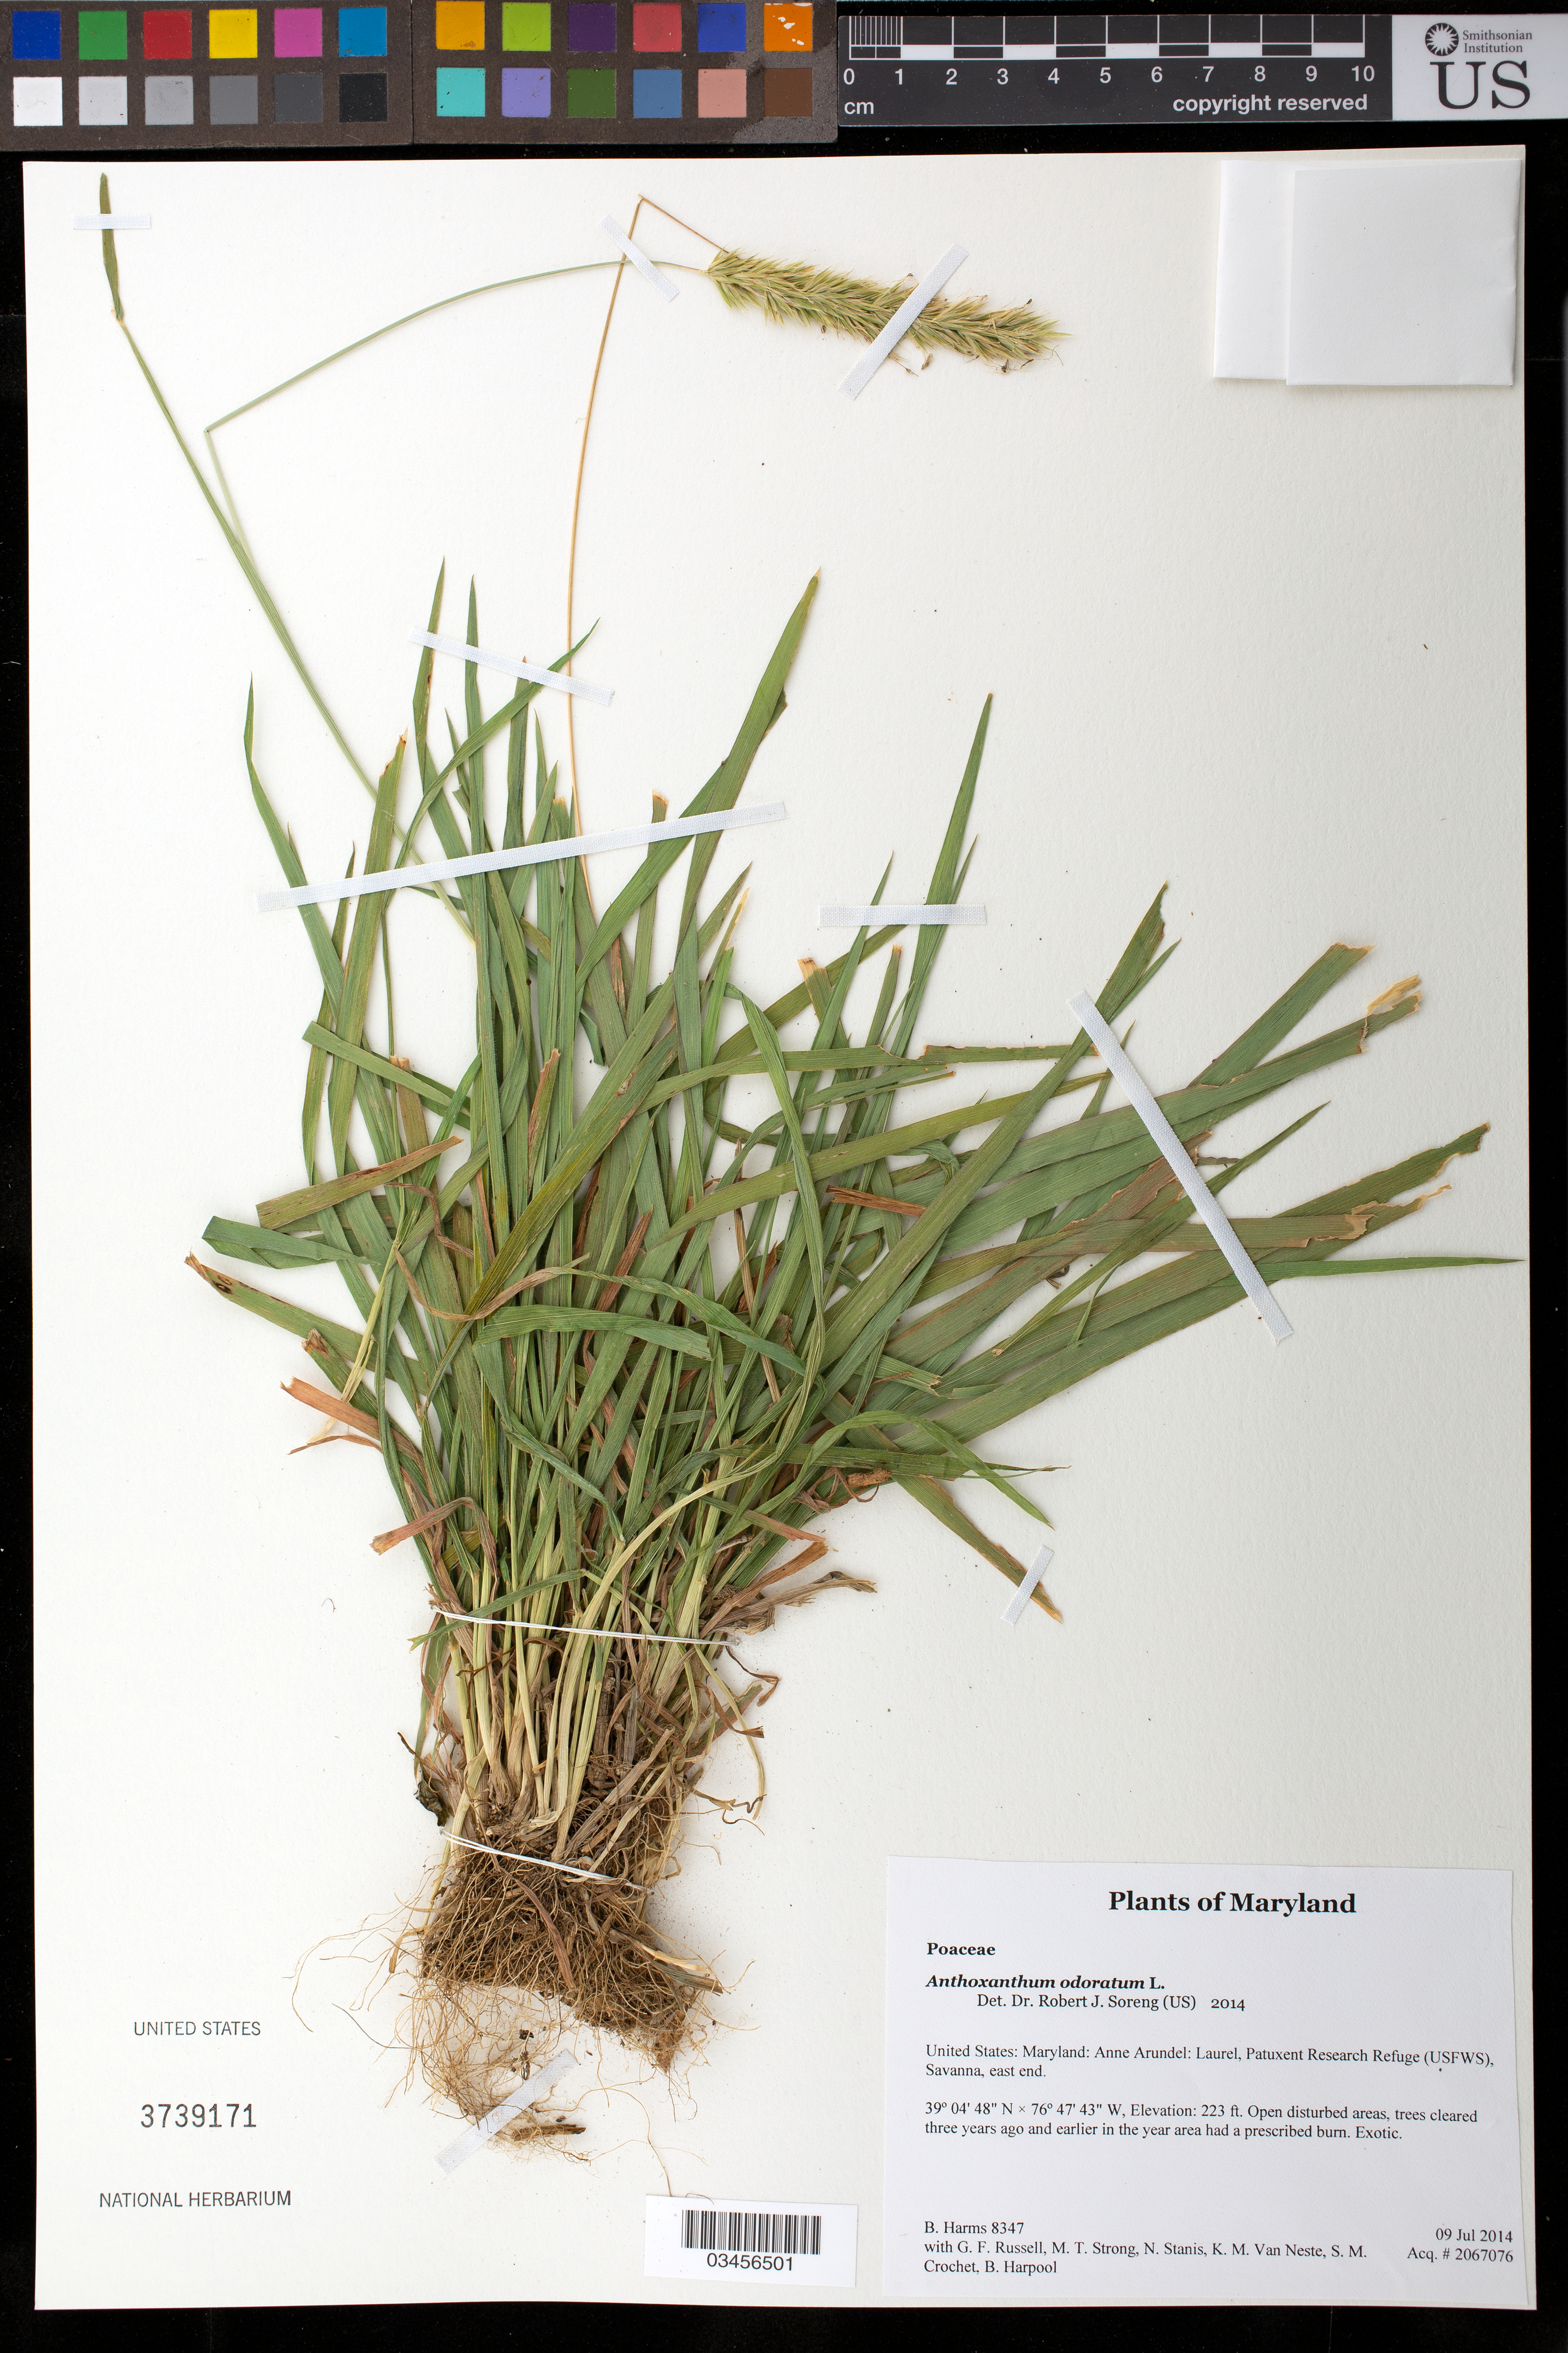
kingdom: Plantae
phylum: Tracheophyta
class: Liliopsida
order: Poales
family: Poaceae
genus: Anthoxanthum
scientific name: Anthoxanthum odoratum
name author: L.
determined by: Soreng, Robert J., Research Associate (BOT), Smithsonian Institution - National Museum of Natural History (UNITED STATES)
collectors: B. Harms, G. Russell, M. T. Strong, N. Stanis, K. M. Van Neste & S. M. Crochet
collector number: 8347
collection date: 2014-07-09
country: United States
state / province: Maryland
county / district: Anne Arundel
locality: Laurel, Patuxent Research Refuge (USFWS), Savanna, east end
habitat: Open disturbed areas, trees cleared three years ago and earlier in the year area had a prescribed burn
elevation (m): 68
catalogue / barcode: US 3739171